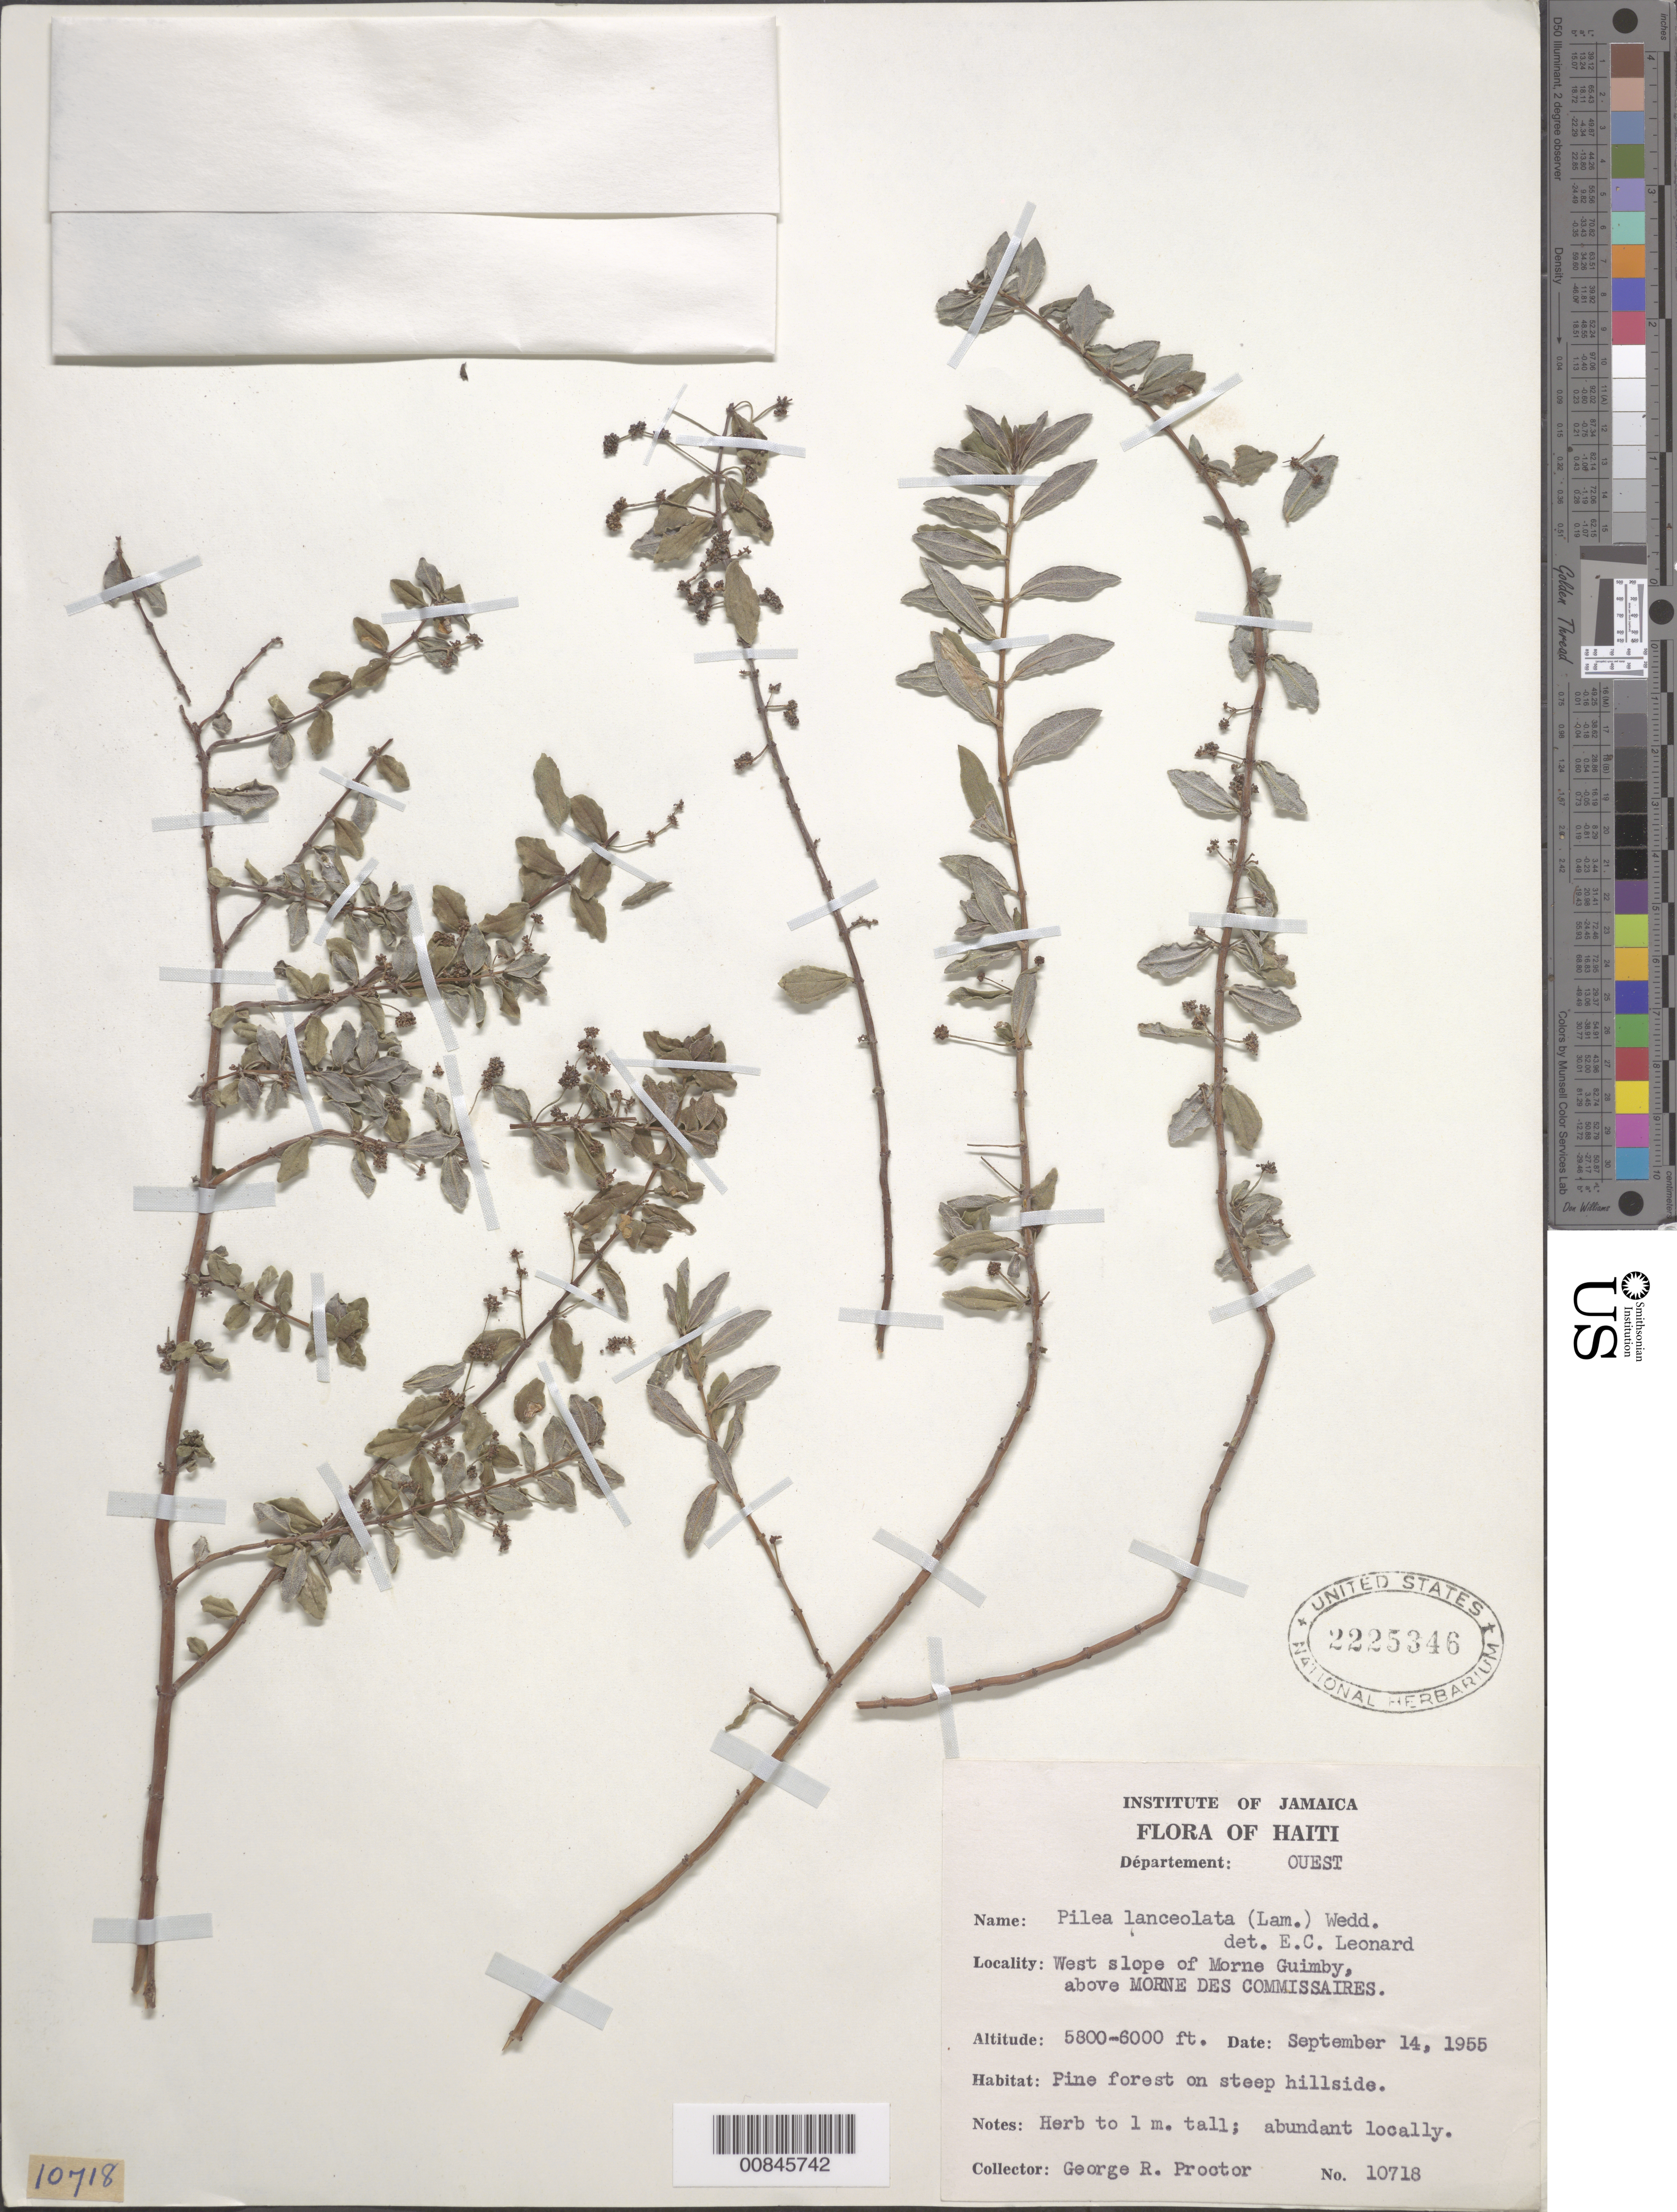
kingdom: Plantae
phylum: Tracheophyta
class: Magnoliopsida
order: Rosales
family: Urticaceae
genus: Pilea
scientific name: Pilea lanceolata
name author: (Savigny) Wedd.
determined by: Leonard, Emery C., (US)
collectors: G. R. Proctor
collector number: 10718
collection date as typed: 14 Sep 1955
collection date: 1955-09-14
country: Haiti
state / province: Ouest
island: Hispaniola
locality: West slope of Morne Guimby, above Morne des Commissaires.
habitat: Pine forest on steep hillside.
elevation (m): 1768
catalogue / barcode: US 2225346